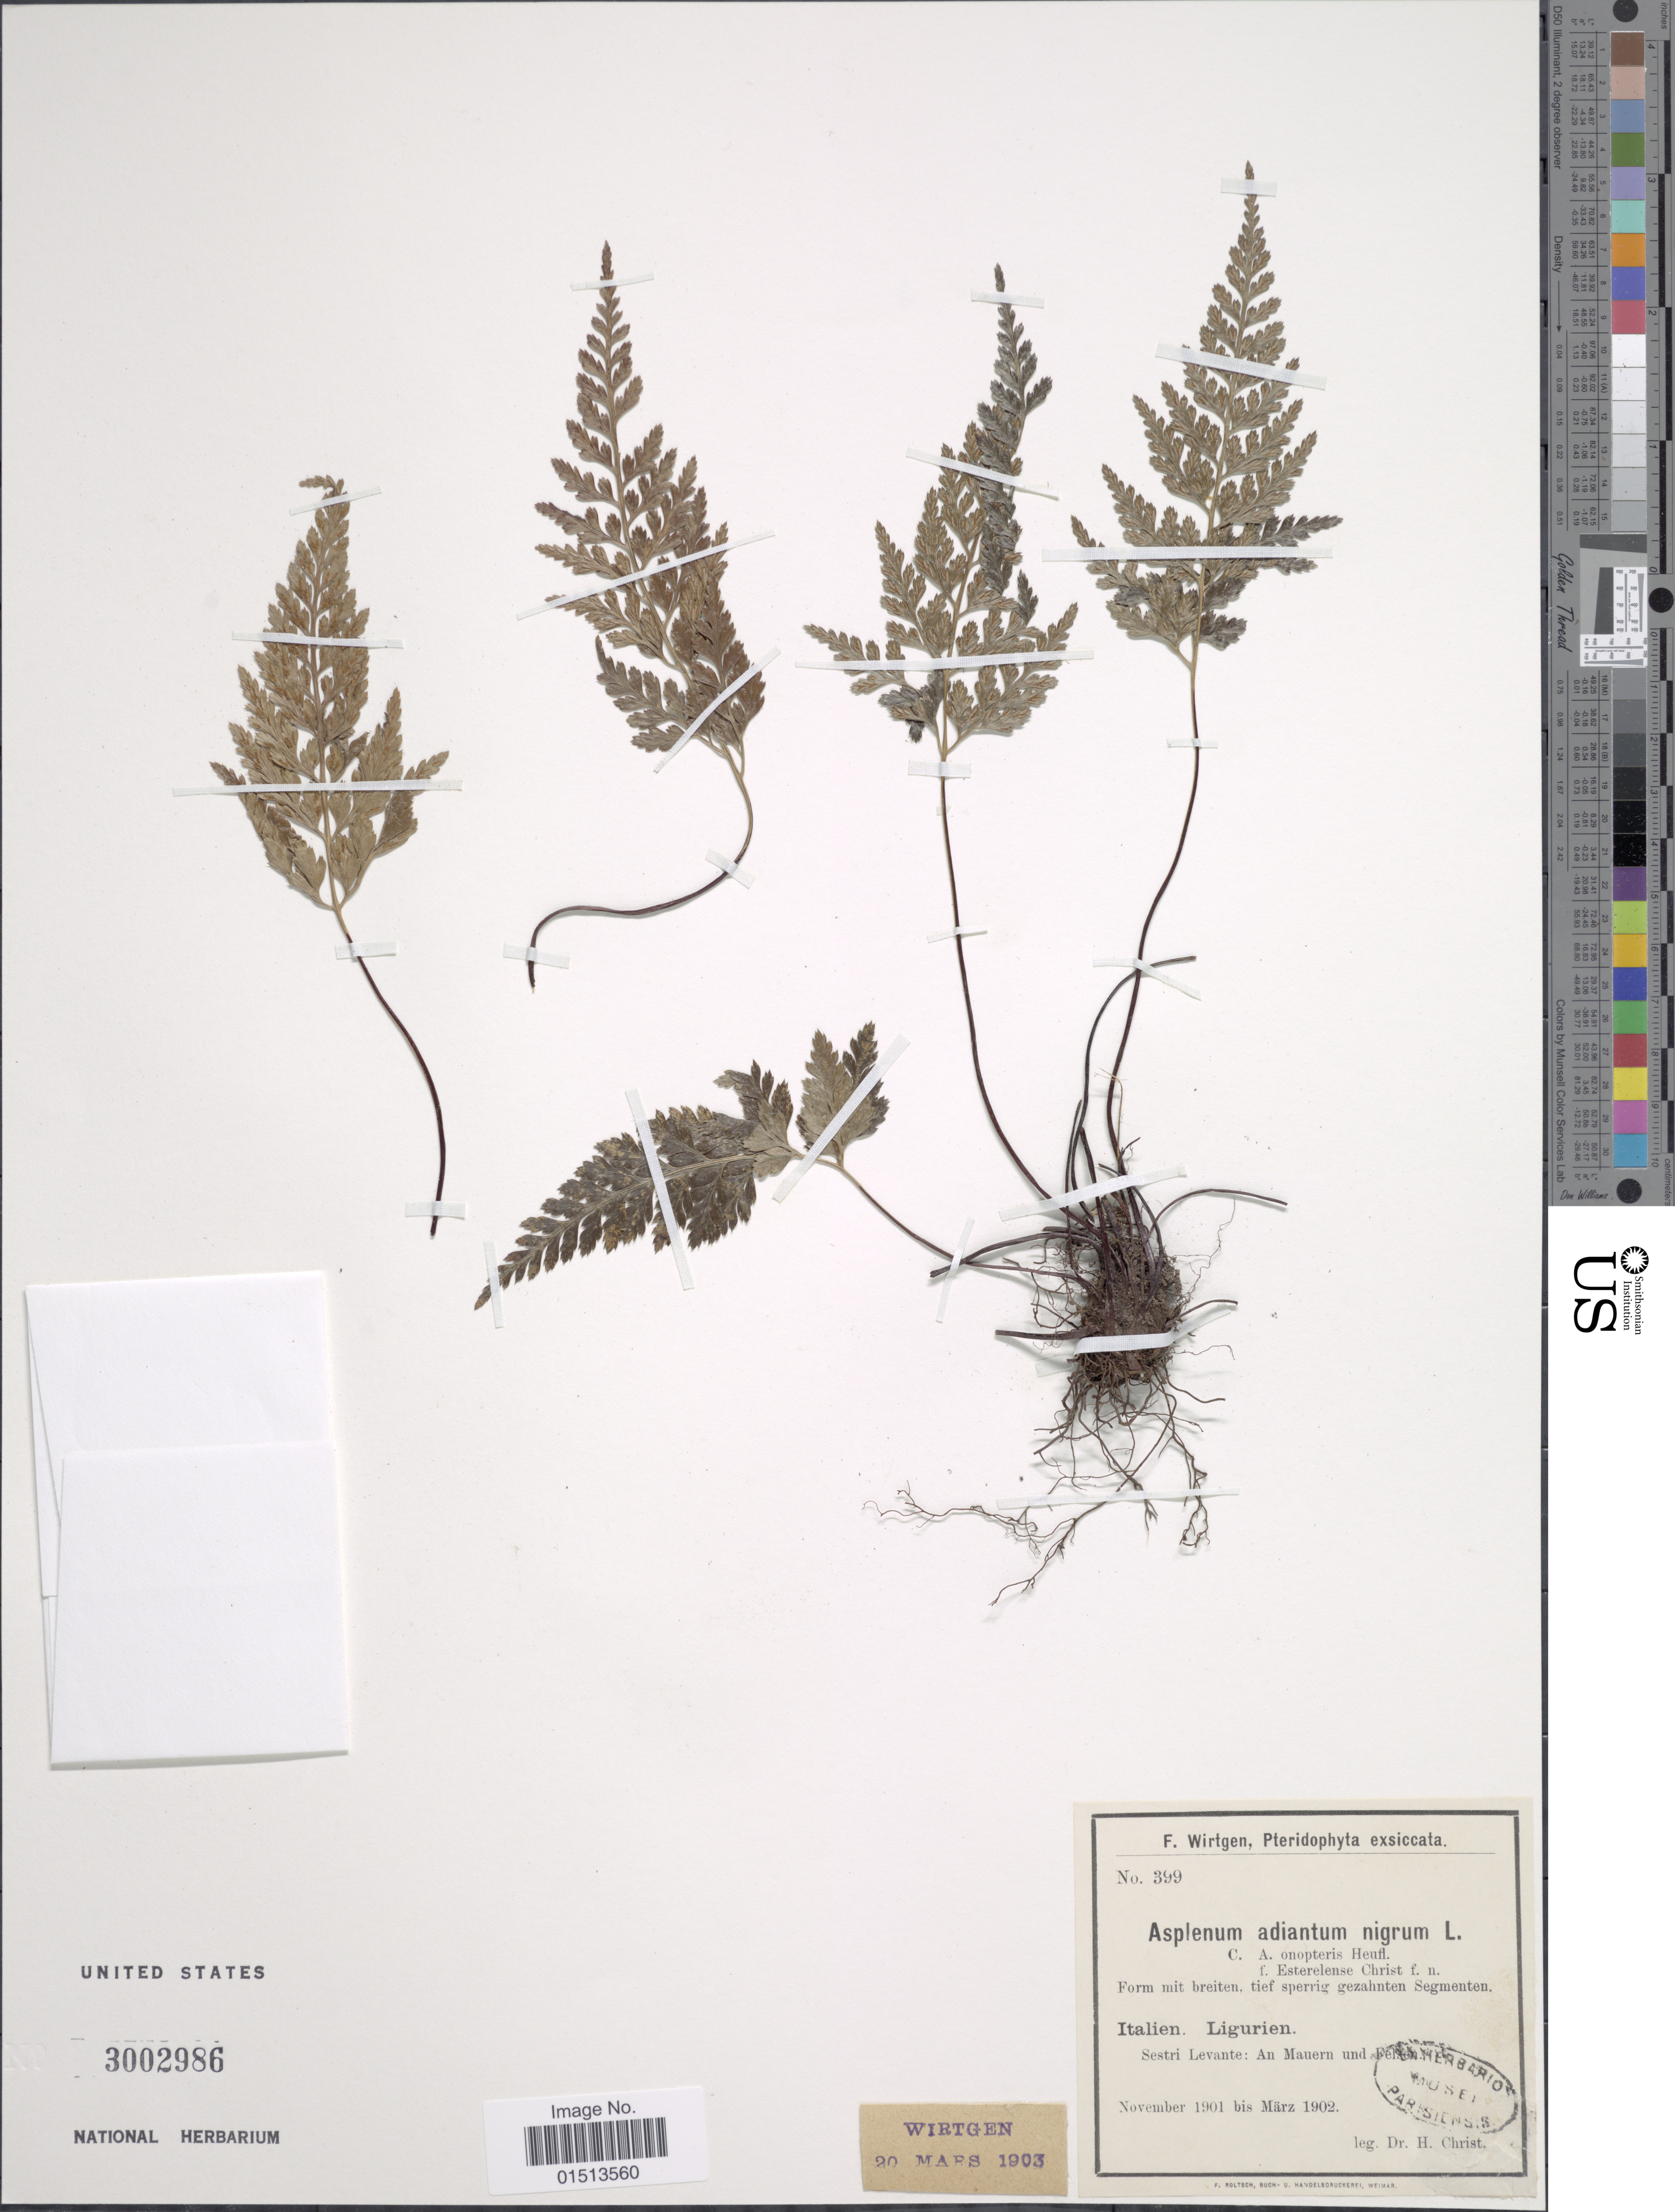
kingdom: Plantae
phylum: Tracheophyta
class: Polypodiopsida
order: Polypodiales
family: Aspleniaceae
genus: Asplenium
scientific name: Asplenium adiantum-nigrum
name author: L.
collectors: H. Christ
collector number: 399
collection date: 1902-03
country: Italy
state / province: Liguria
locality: Ligurien, Sestri Levante: An Mauern und Fern. [interpreted]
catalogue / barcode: US 3002986